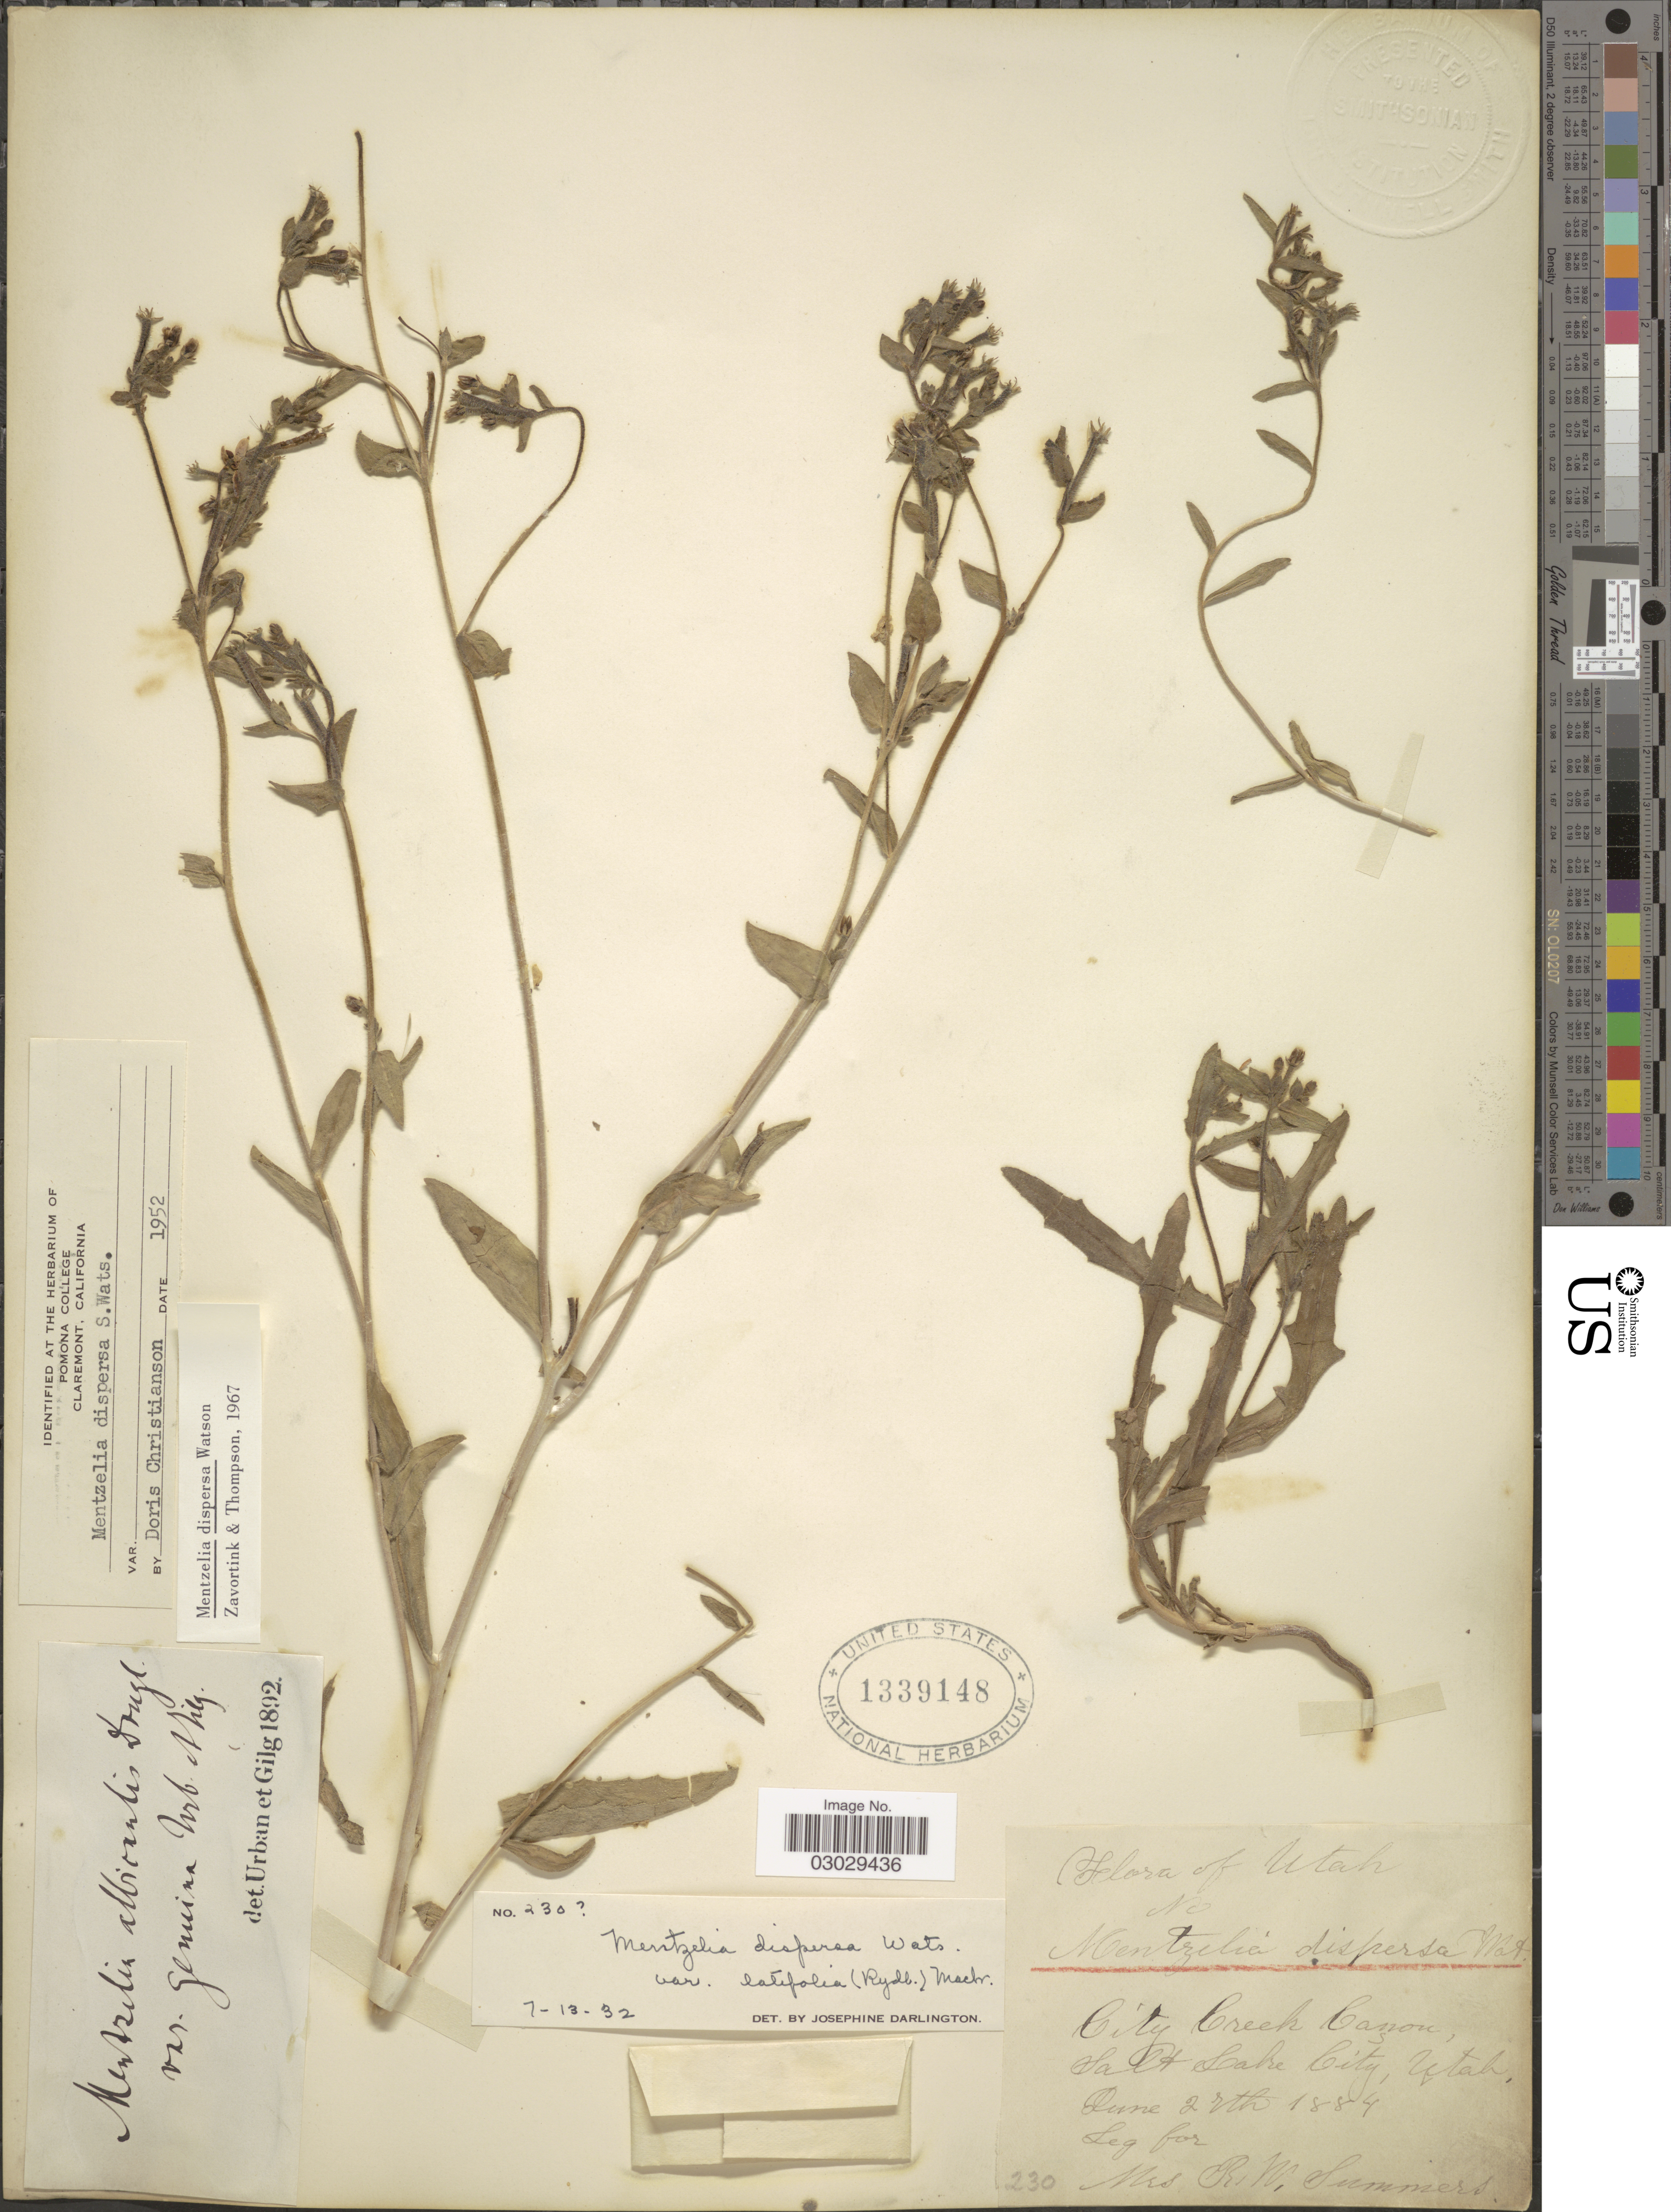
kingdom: Plantae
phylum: Tracheophyta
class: Magnoliopsida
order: Cornales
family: Loasaceae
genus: Mentzelia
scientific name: Mentzelia dispersa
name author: S. Watson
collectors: R. Summers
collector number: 230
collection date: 1884-06-27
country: United States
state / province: Utah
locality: City Creek Canon, Salt Lake City.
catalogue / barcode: US 1339148